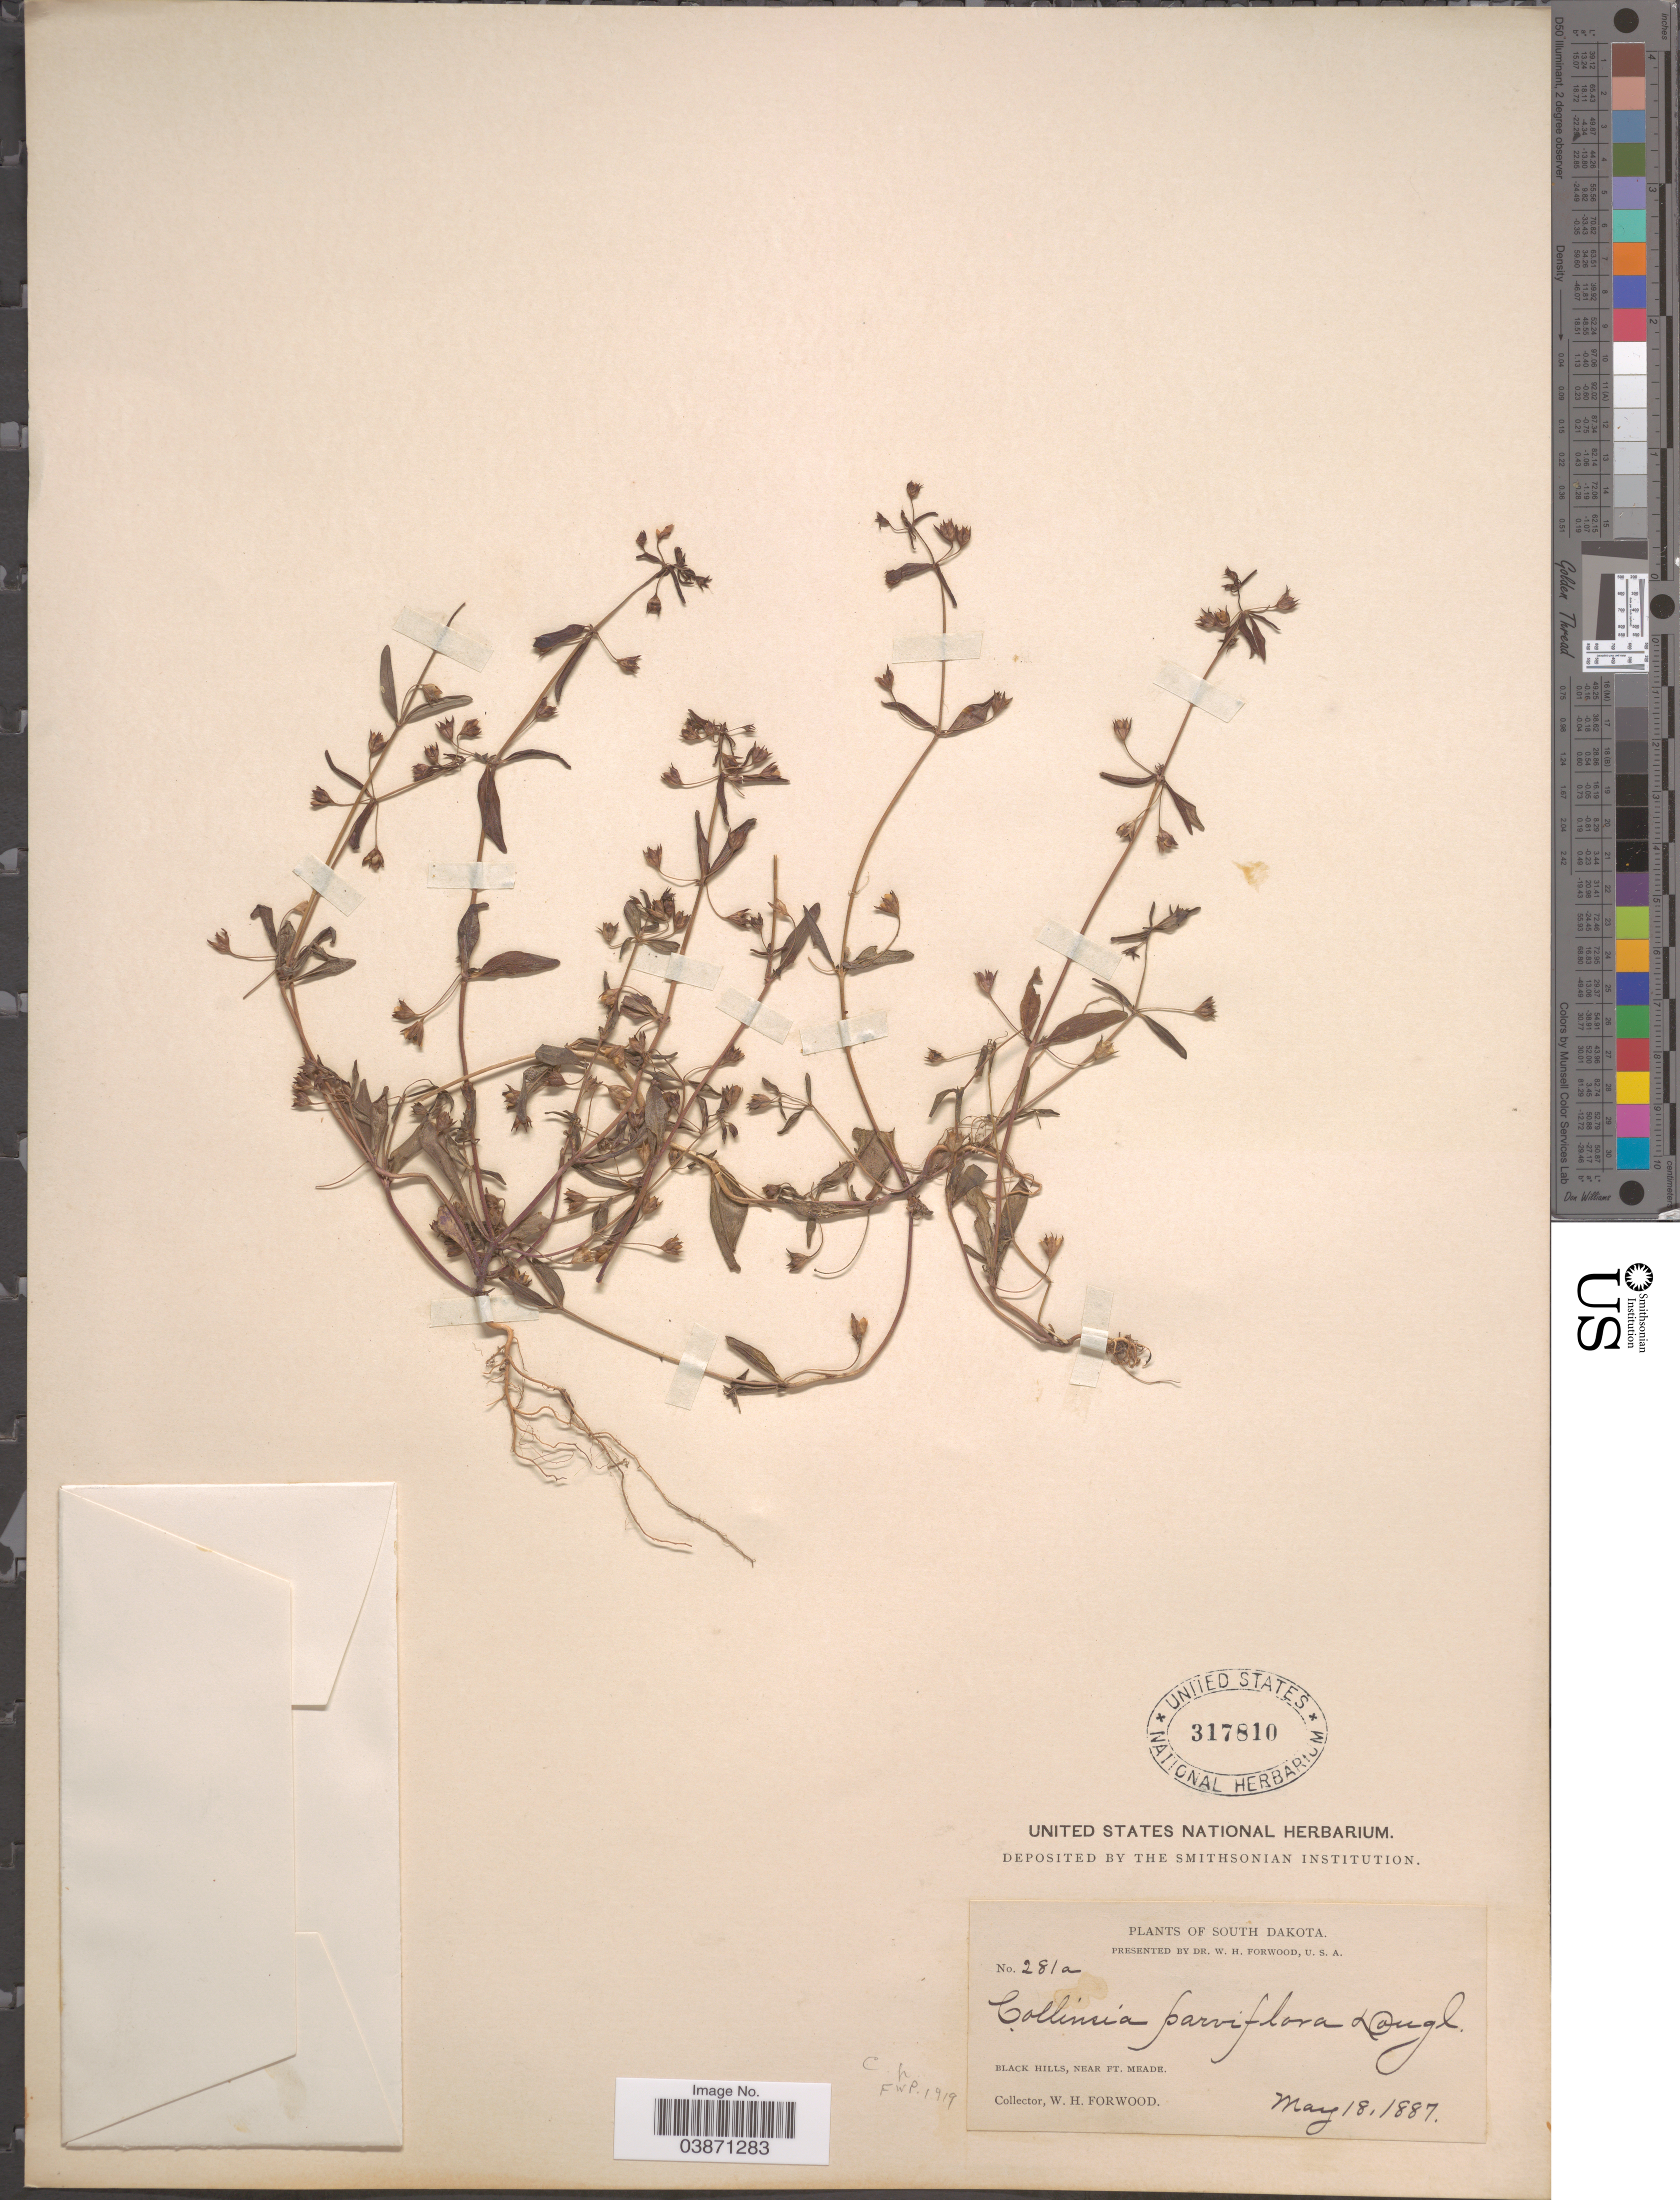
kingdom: Plantae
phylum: Tracheophyta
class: Magnoliopsida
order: Lamiales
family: Plantaginaceae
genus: Collinsia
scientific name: Collinsia parviflora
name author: Douglas ex Lindl.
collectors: W. Forwood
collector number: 281a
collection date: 1887-05-18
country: United States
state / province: South Dakota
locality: Black Hills, near Ft. Meade.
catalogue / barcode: US 317810